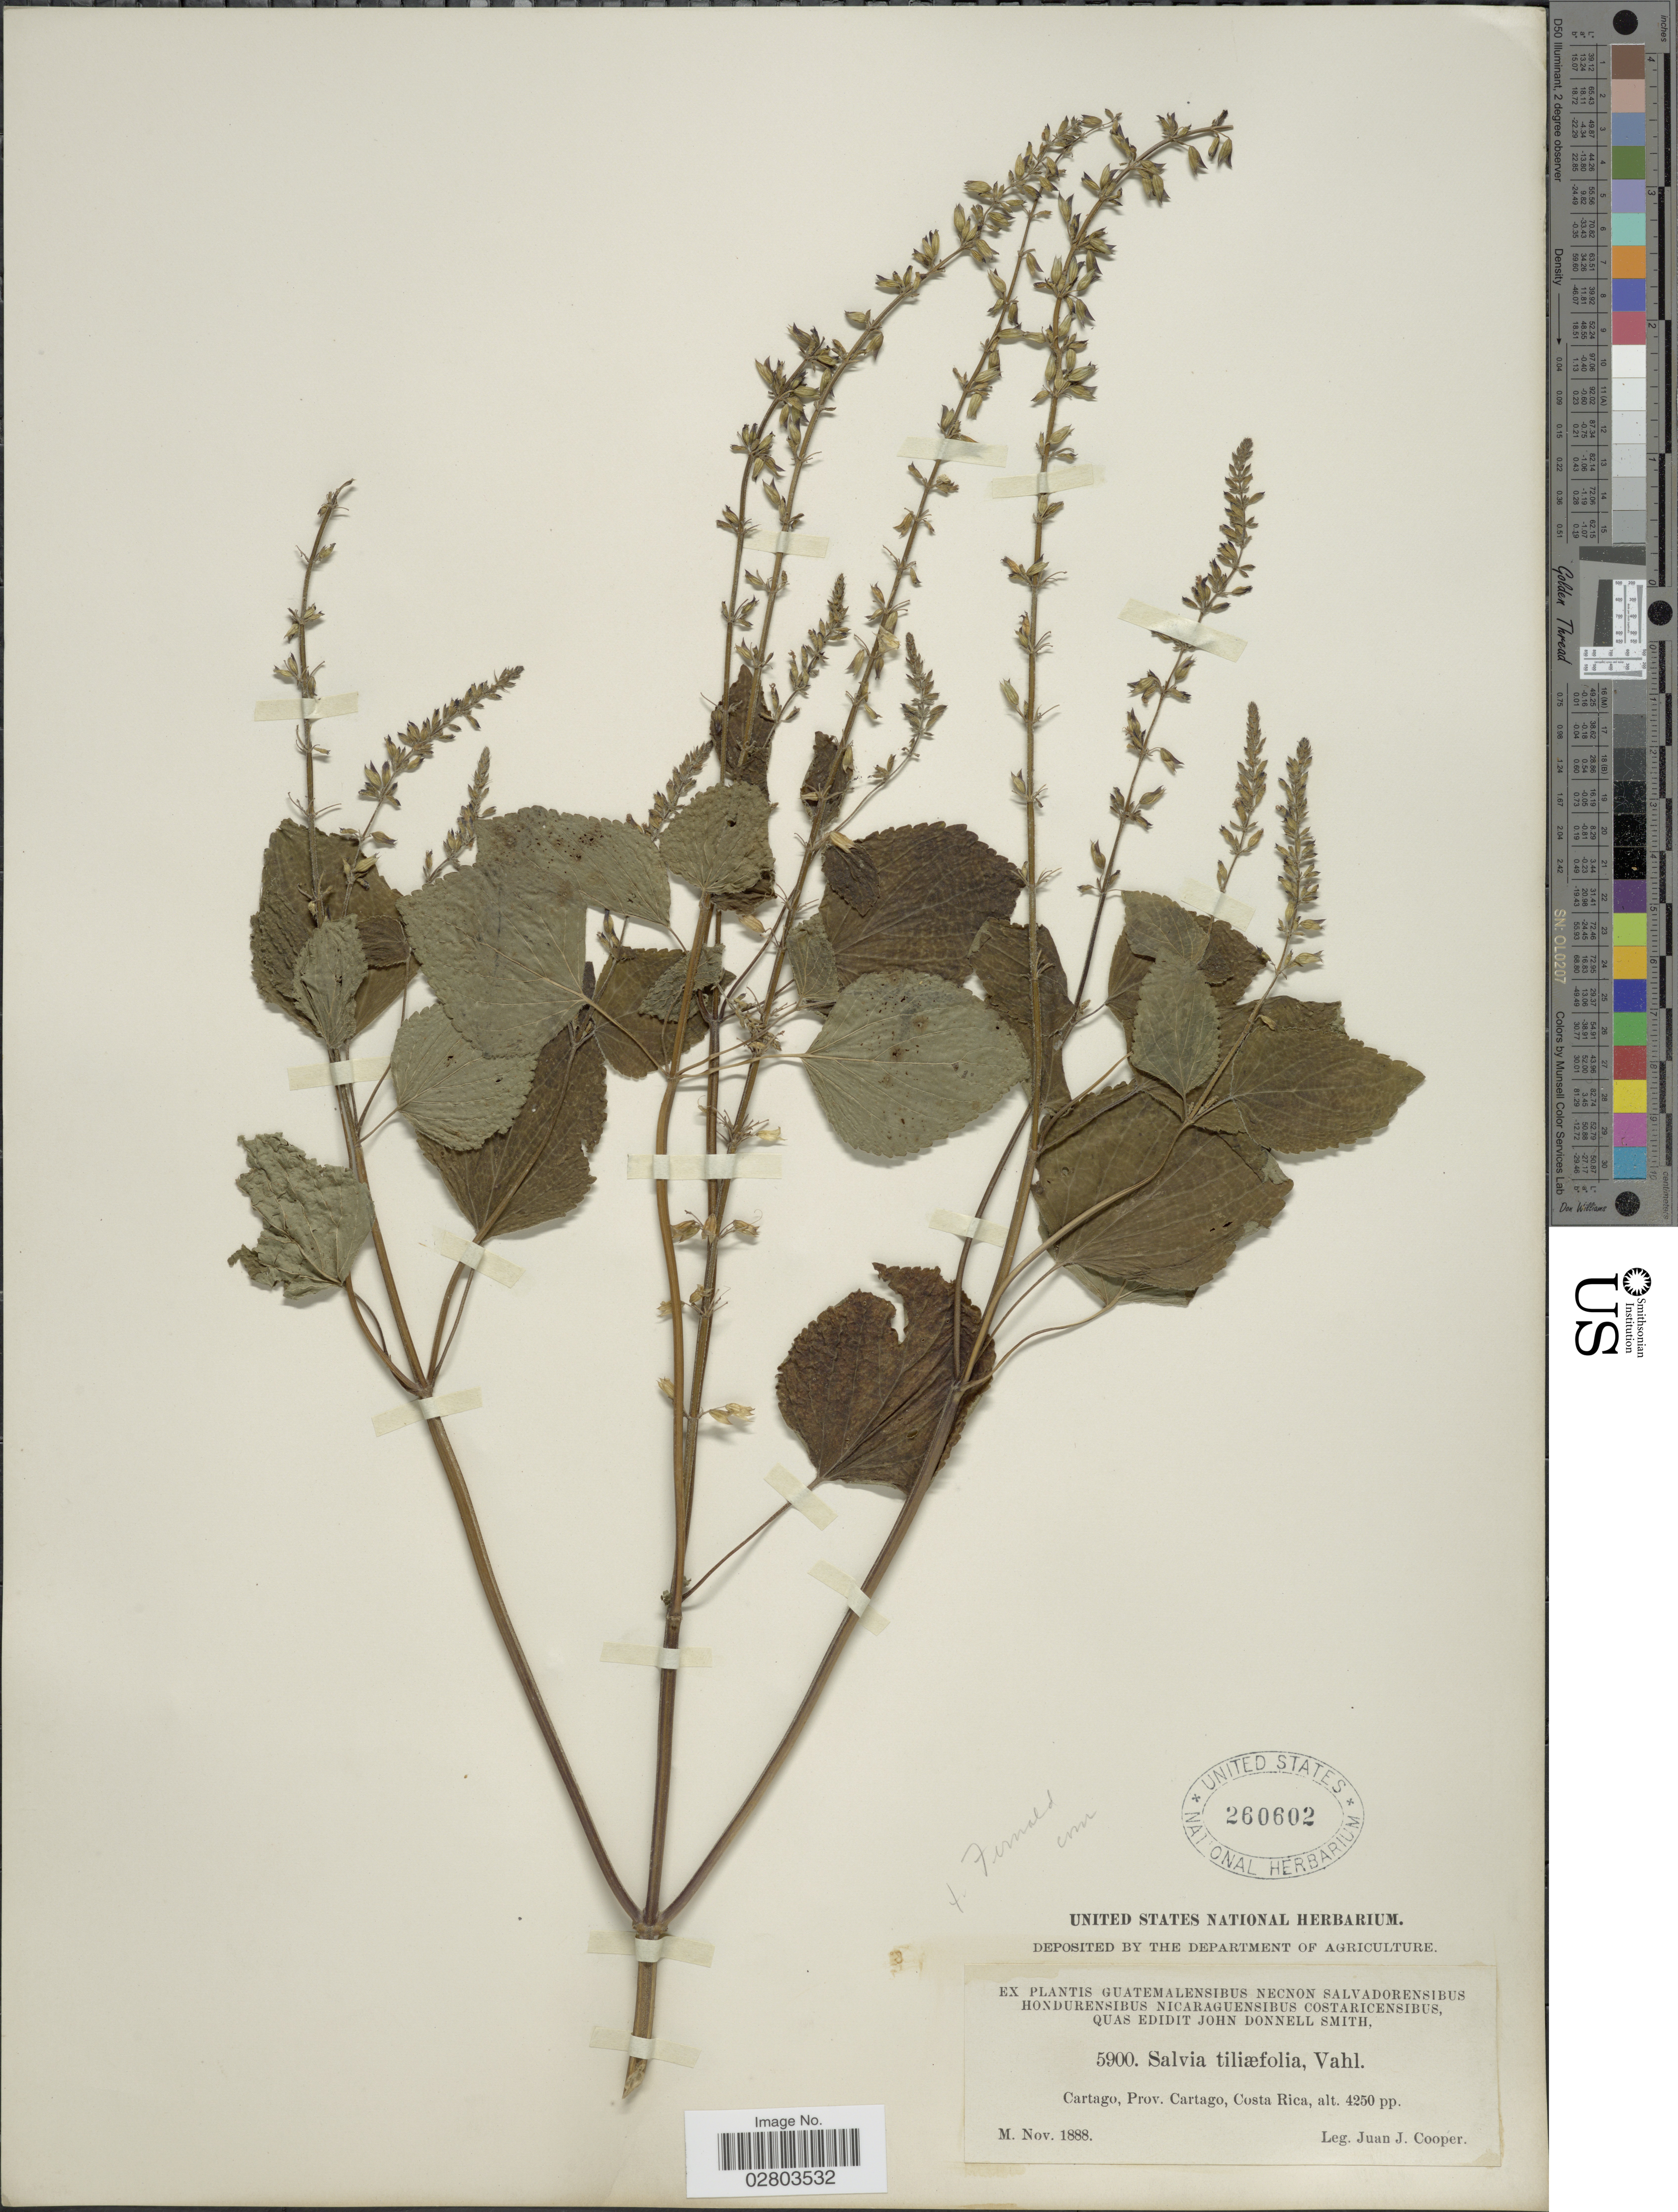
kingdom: Plantae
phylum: Tracheophyta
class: Magnoliopsida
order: Lamiales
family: Lamiaceae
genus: Salvia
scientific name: Salvia tiliifolia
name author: Vahl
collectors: J. J. Cooper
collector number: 5900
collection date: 1888-11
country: Costa Rica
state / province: Cartago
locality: Cartago.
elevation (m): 1295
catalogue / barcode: US 260602